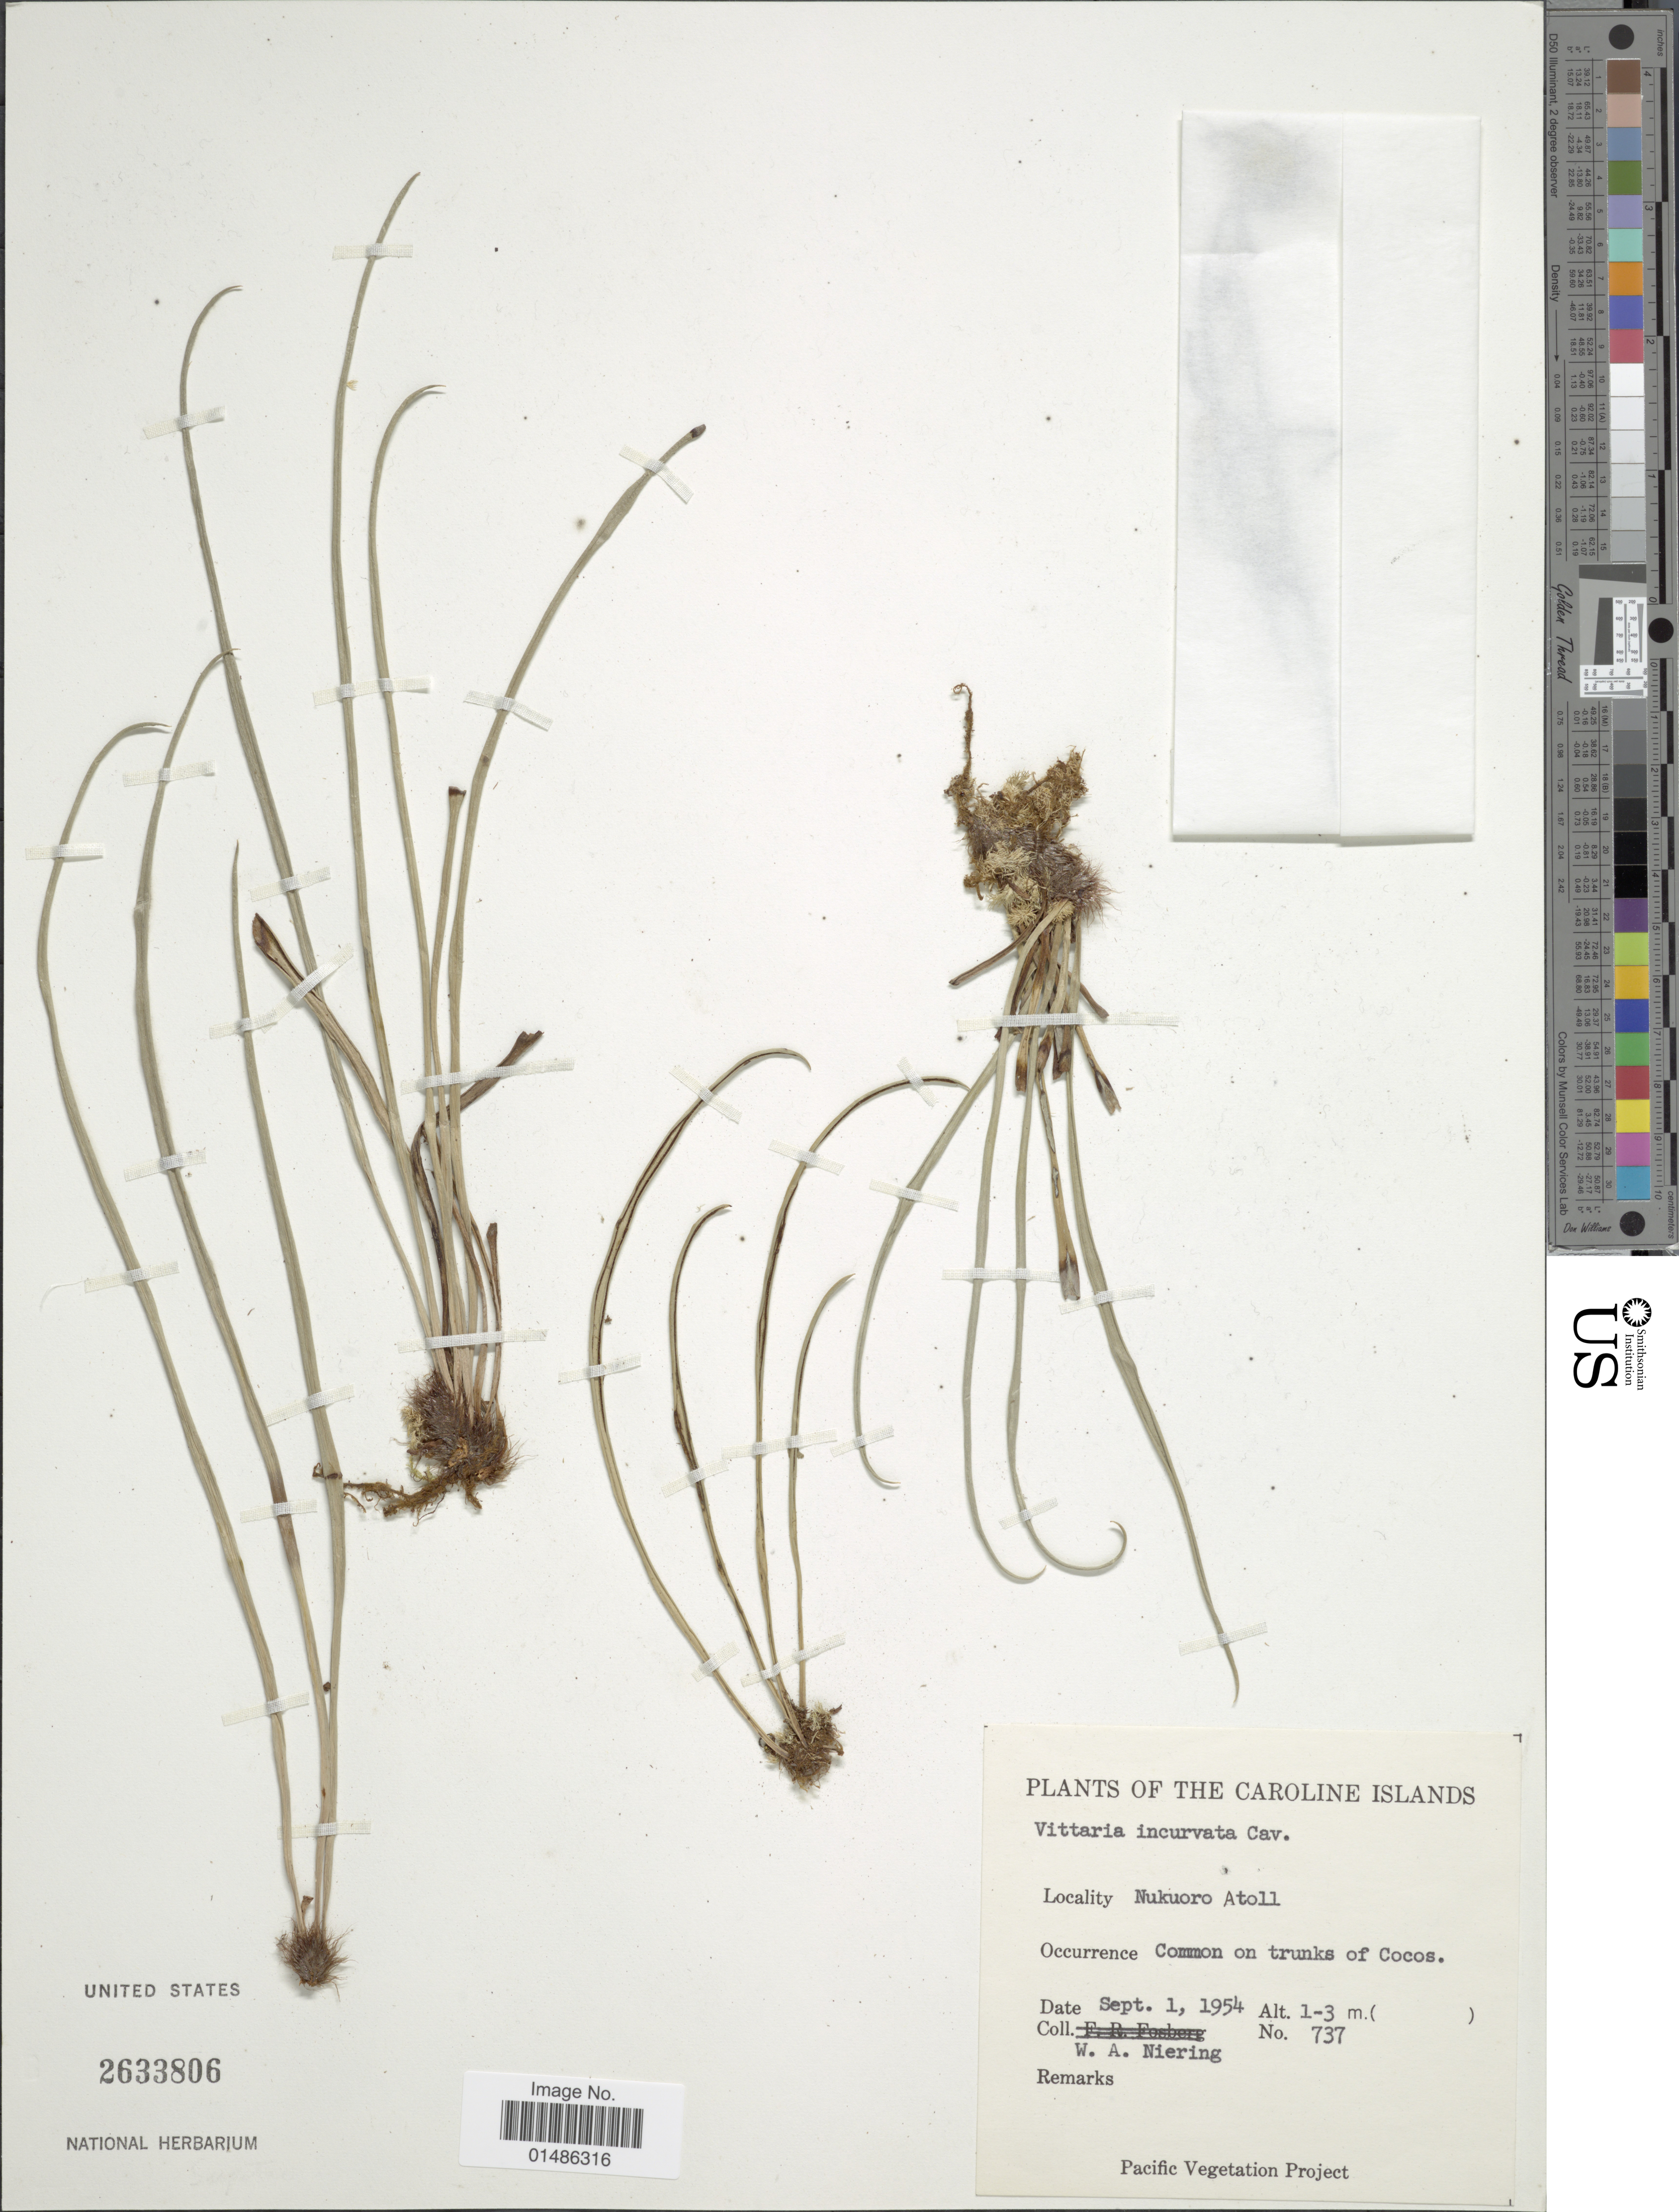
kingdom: Plantae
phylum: Tracheophyta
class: Polypodiopsida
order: Polypodiales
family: Pteridaceae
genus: Haplopteris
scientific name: Haplopteris ensiformis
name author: (Sw.) E.H. Crane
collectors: W. Niering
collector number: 737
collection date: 1954-09-01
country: Micronesia, Federated States of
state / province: Pohnpei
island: Nukuoro Atoll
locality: Caroline Islands. Nukuoro Atoll.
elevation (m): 1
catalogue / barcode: US 2633806